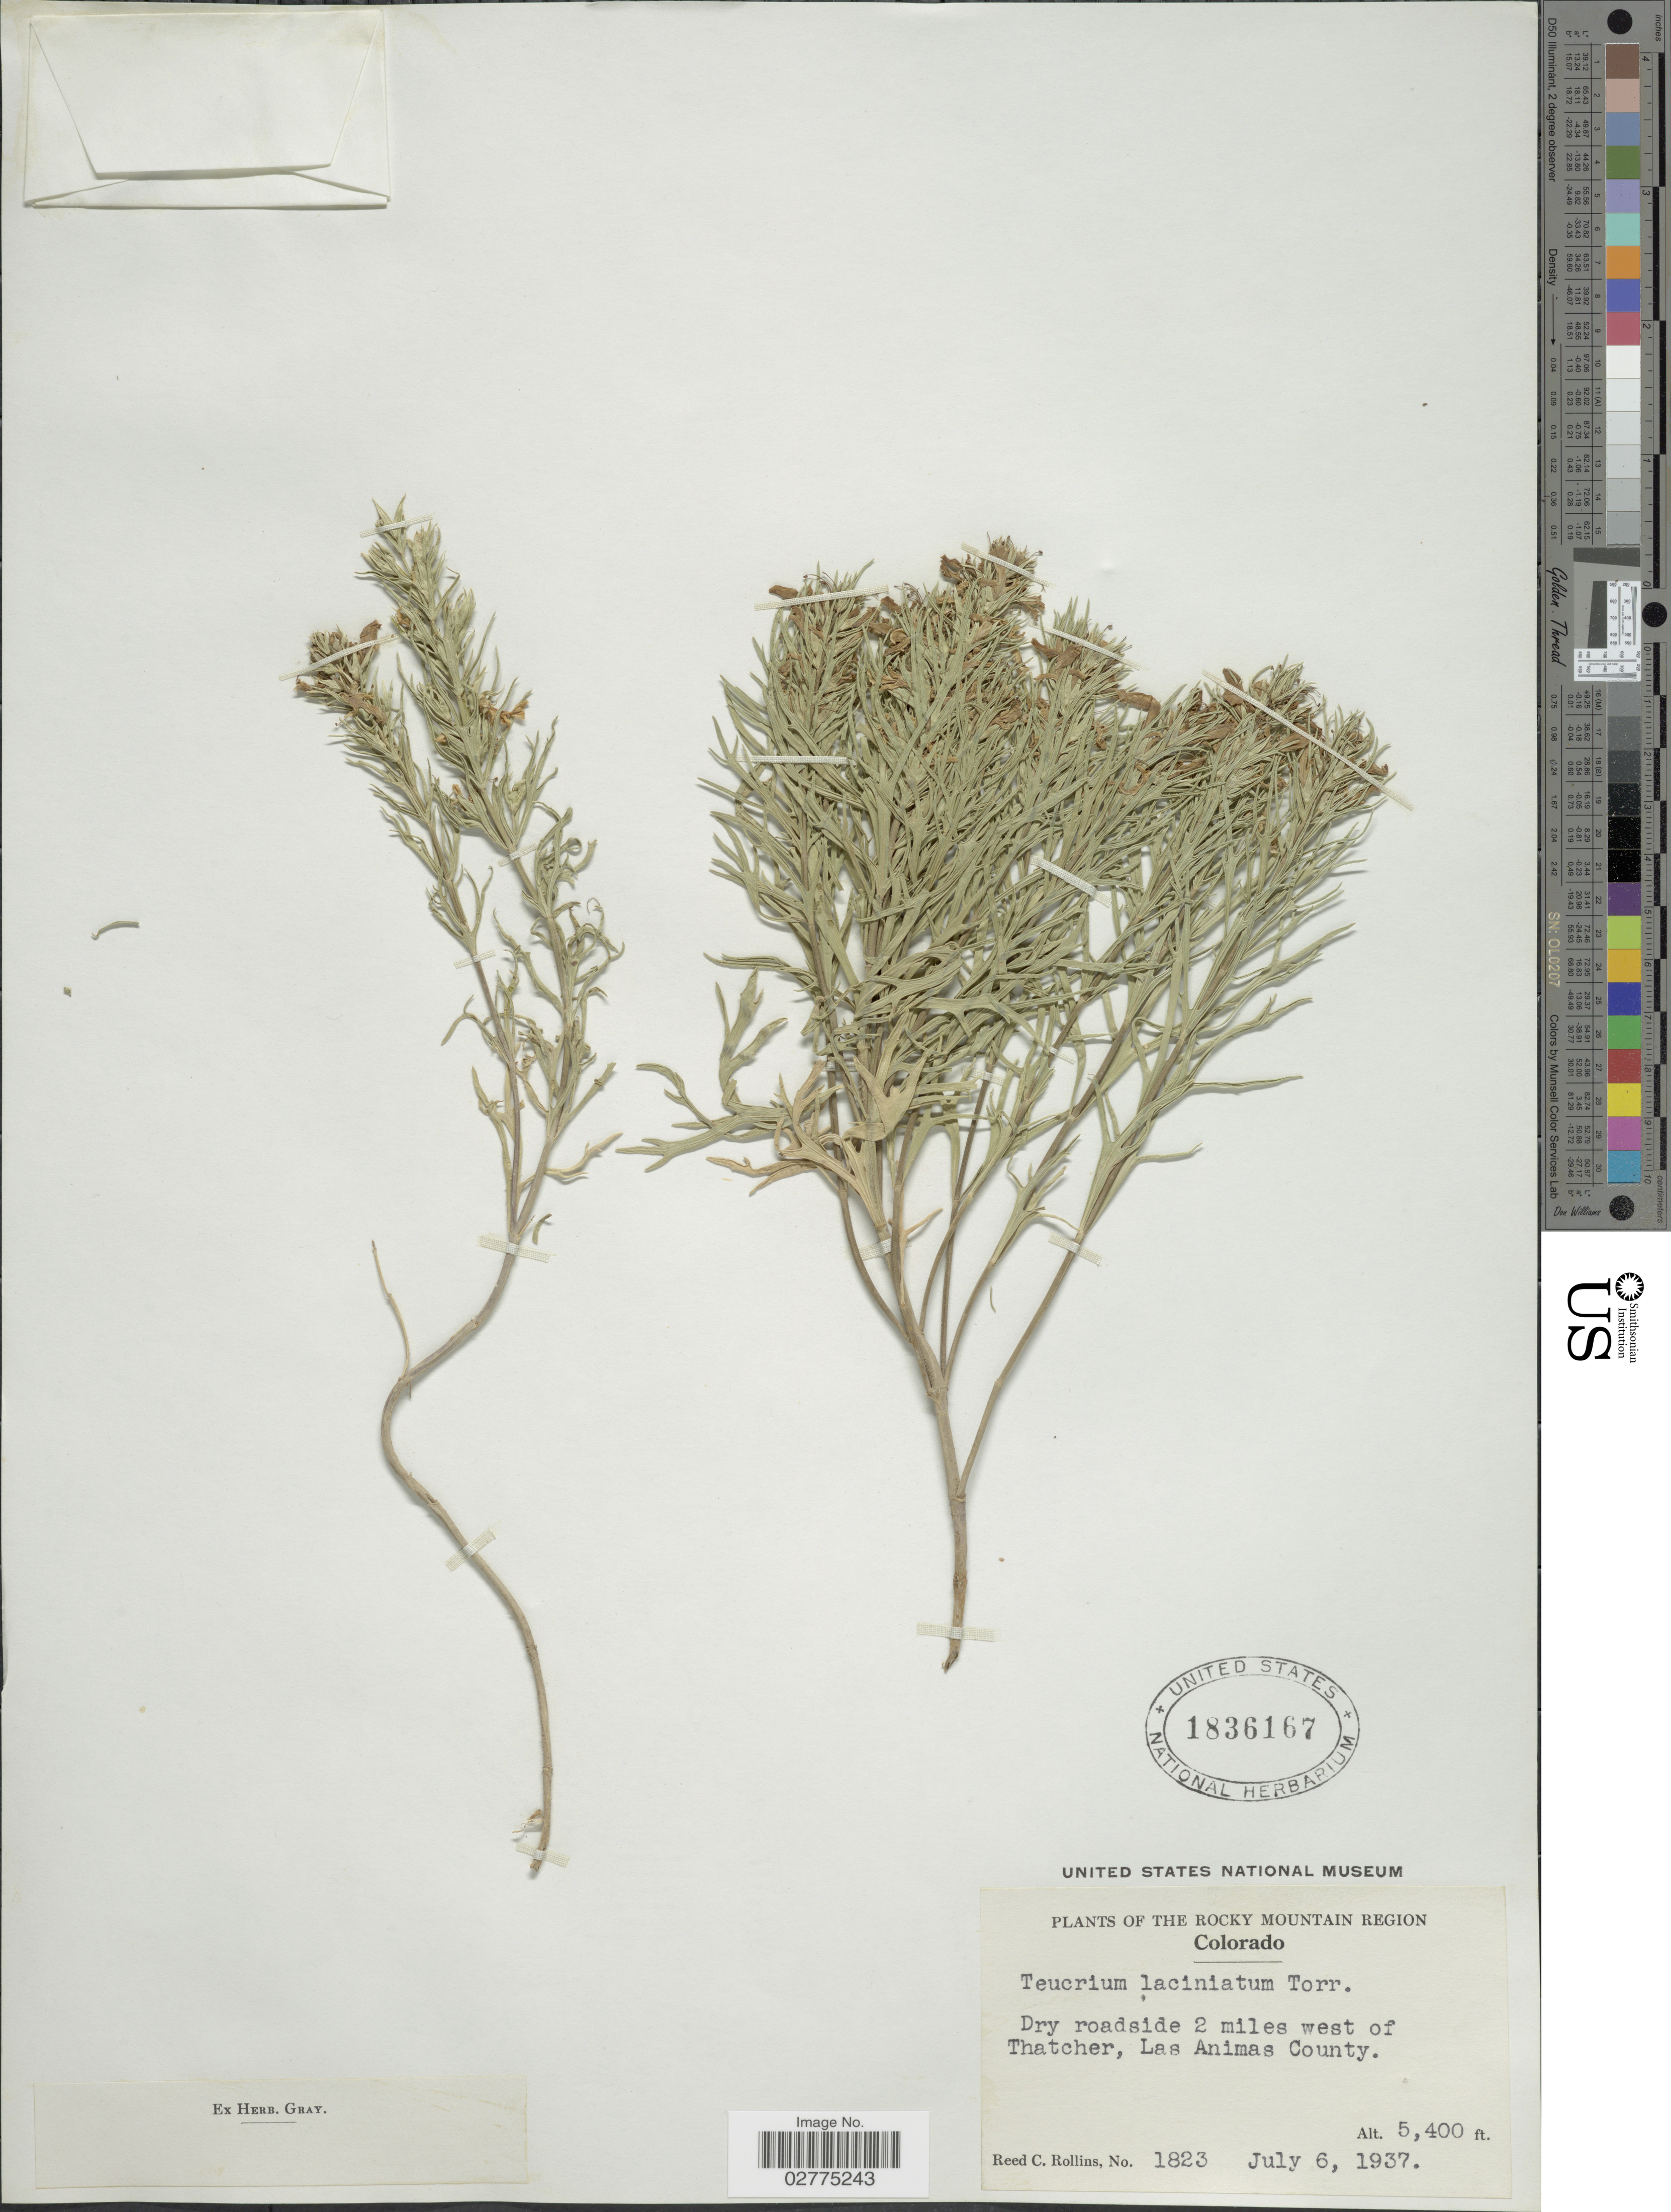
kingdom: Plantae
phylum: Tracheophyta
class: Magnoliopsida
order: Lamiales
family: Lamiaceae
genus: Teucrium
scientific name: Teucrium laciniatum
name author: Torr.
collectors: R. C. Rollins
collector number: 1823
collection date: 1937-07-06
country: United States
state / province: Colorado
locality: Dry roadside 2 miles west of Thatcher, Las Animas County, The Rocky Mountain Region.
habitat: dry roadside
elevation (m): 1646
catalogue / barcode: US 1836167